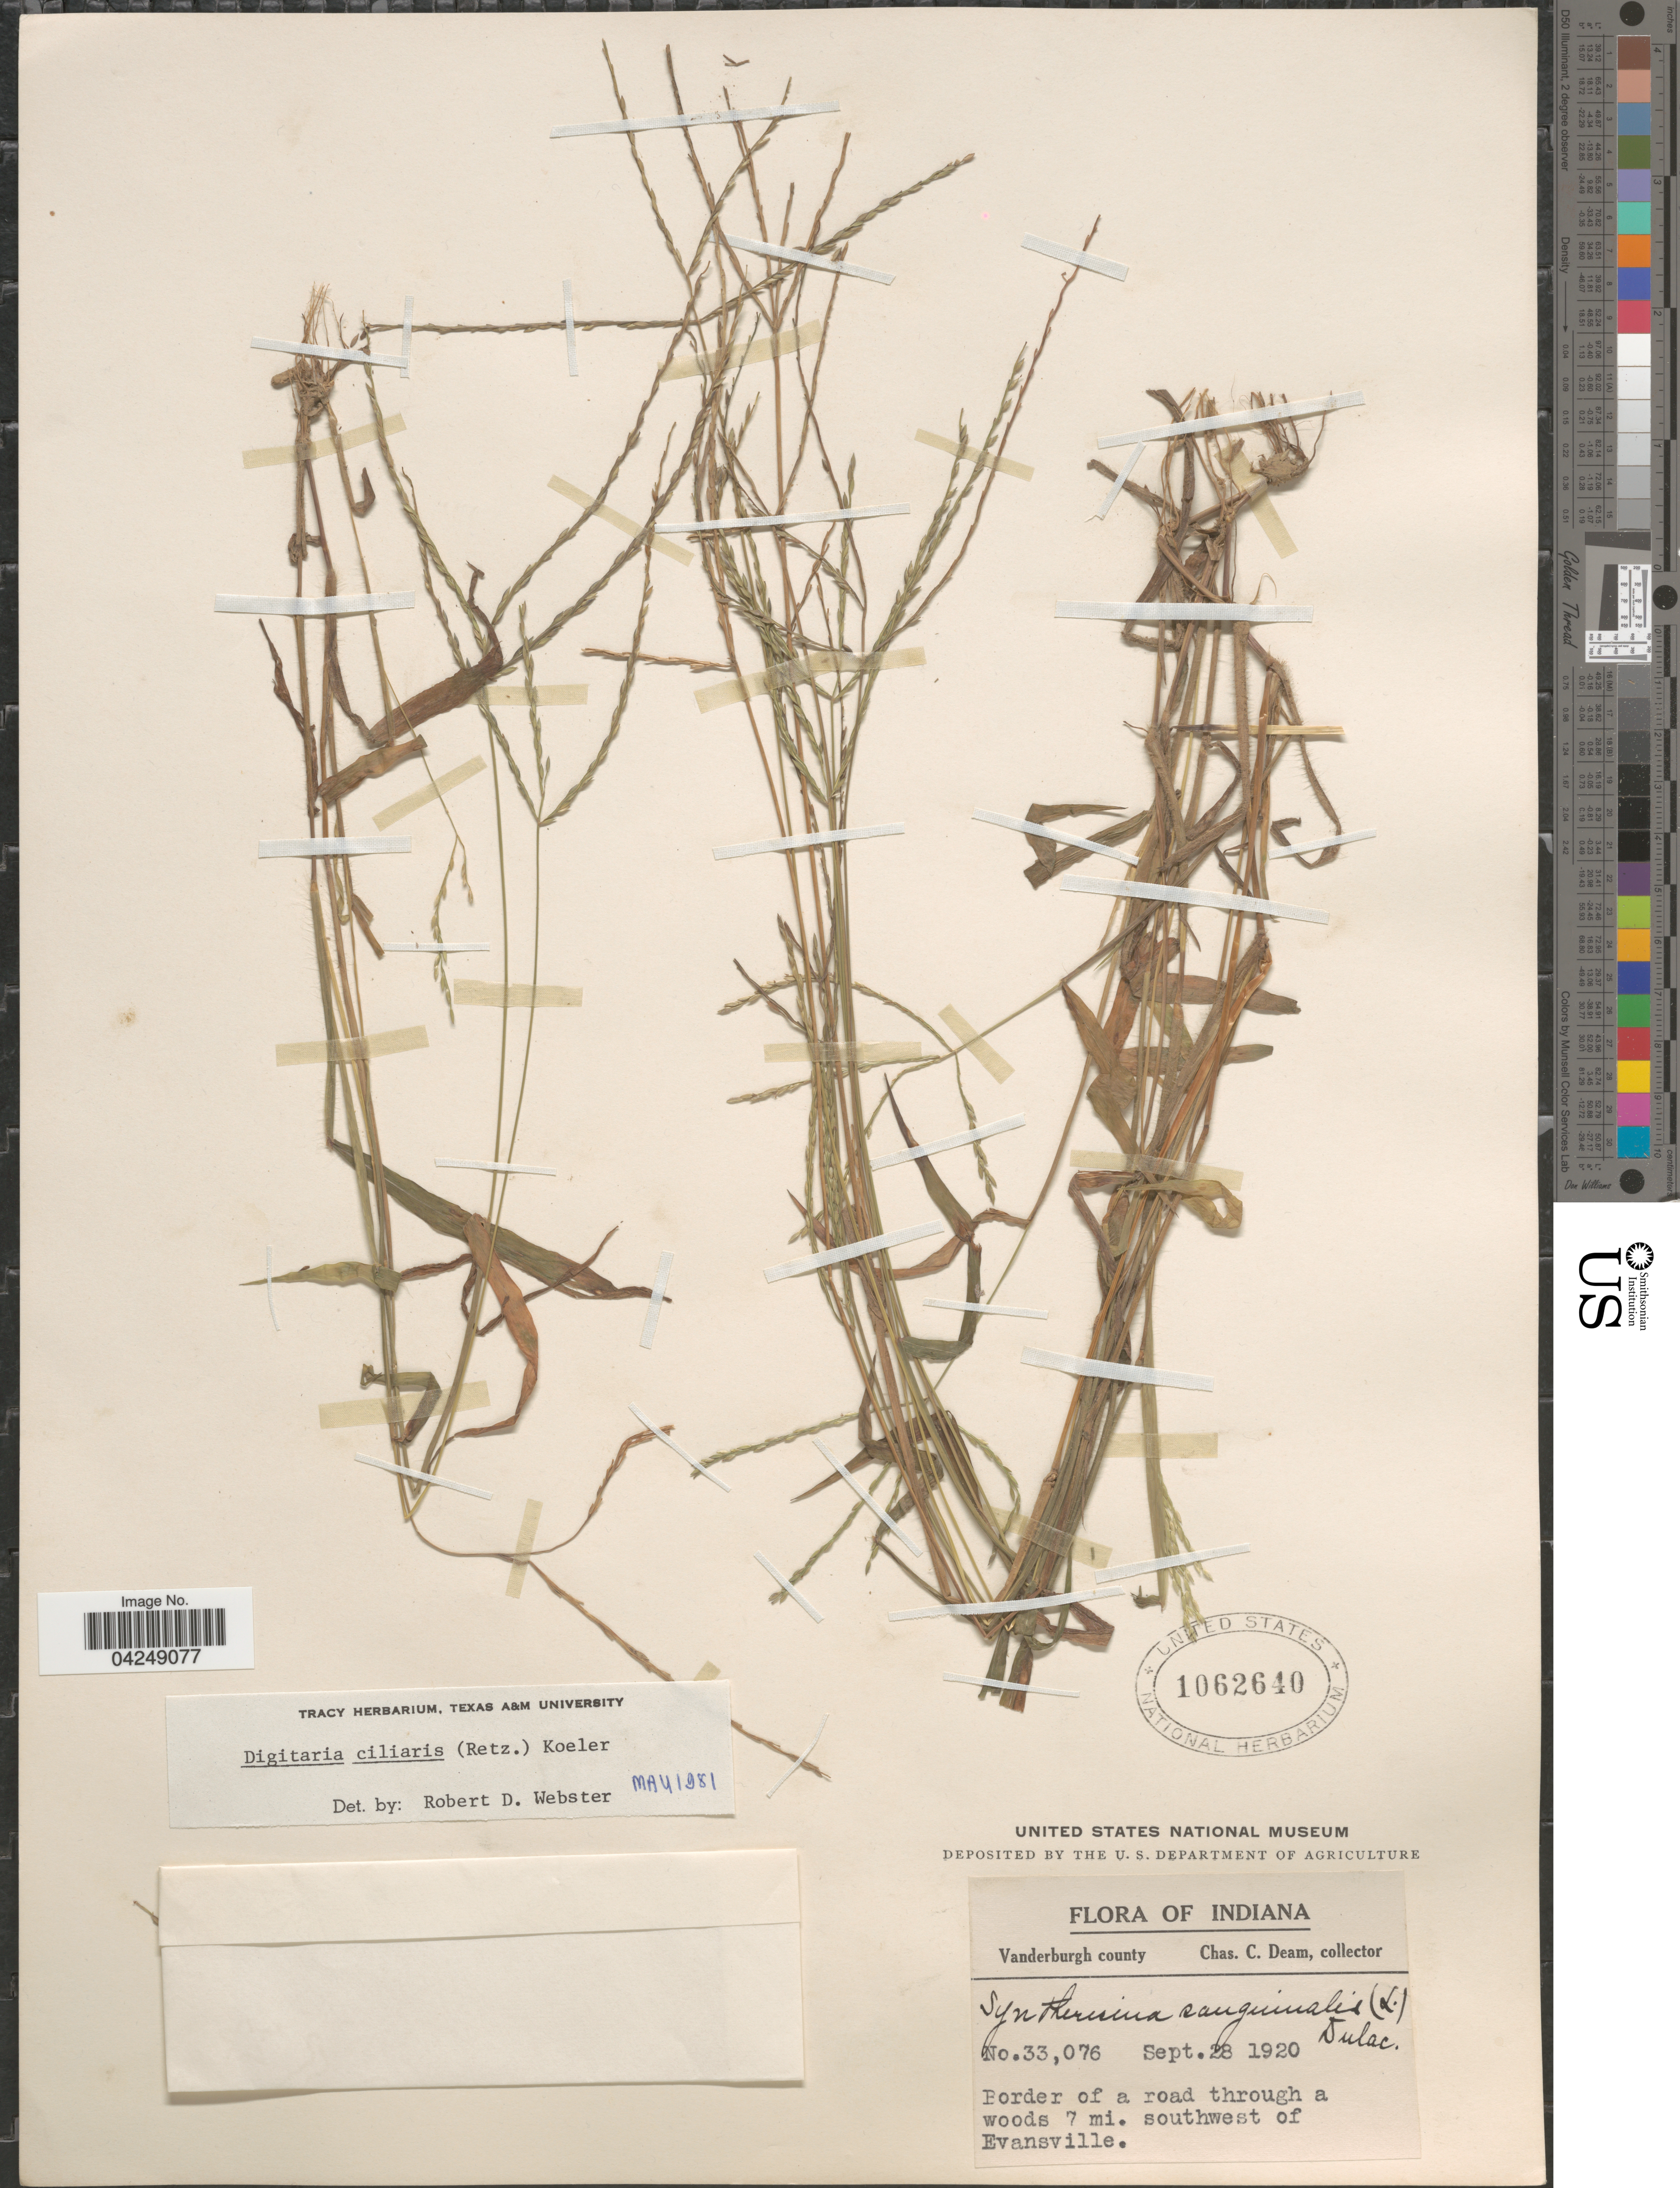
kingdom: Plantae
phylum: Tracheophyta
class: Liliopsida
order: Poales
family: Poaceae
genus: Digitaria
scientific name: Digitaria ciliaris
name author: (Retz.) Koeler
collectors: C. C. Deam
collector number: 33076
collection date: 1920-09-28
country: United States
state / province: Indiana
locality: Vanderburgh county. Border of a road through a woods 7 mi. southwest of Evansville.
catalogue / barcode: US 1062640